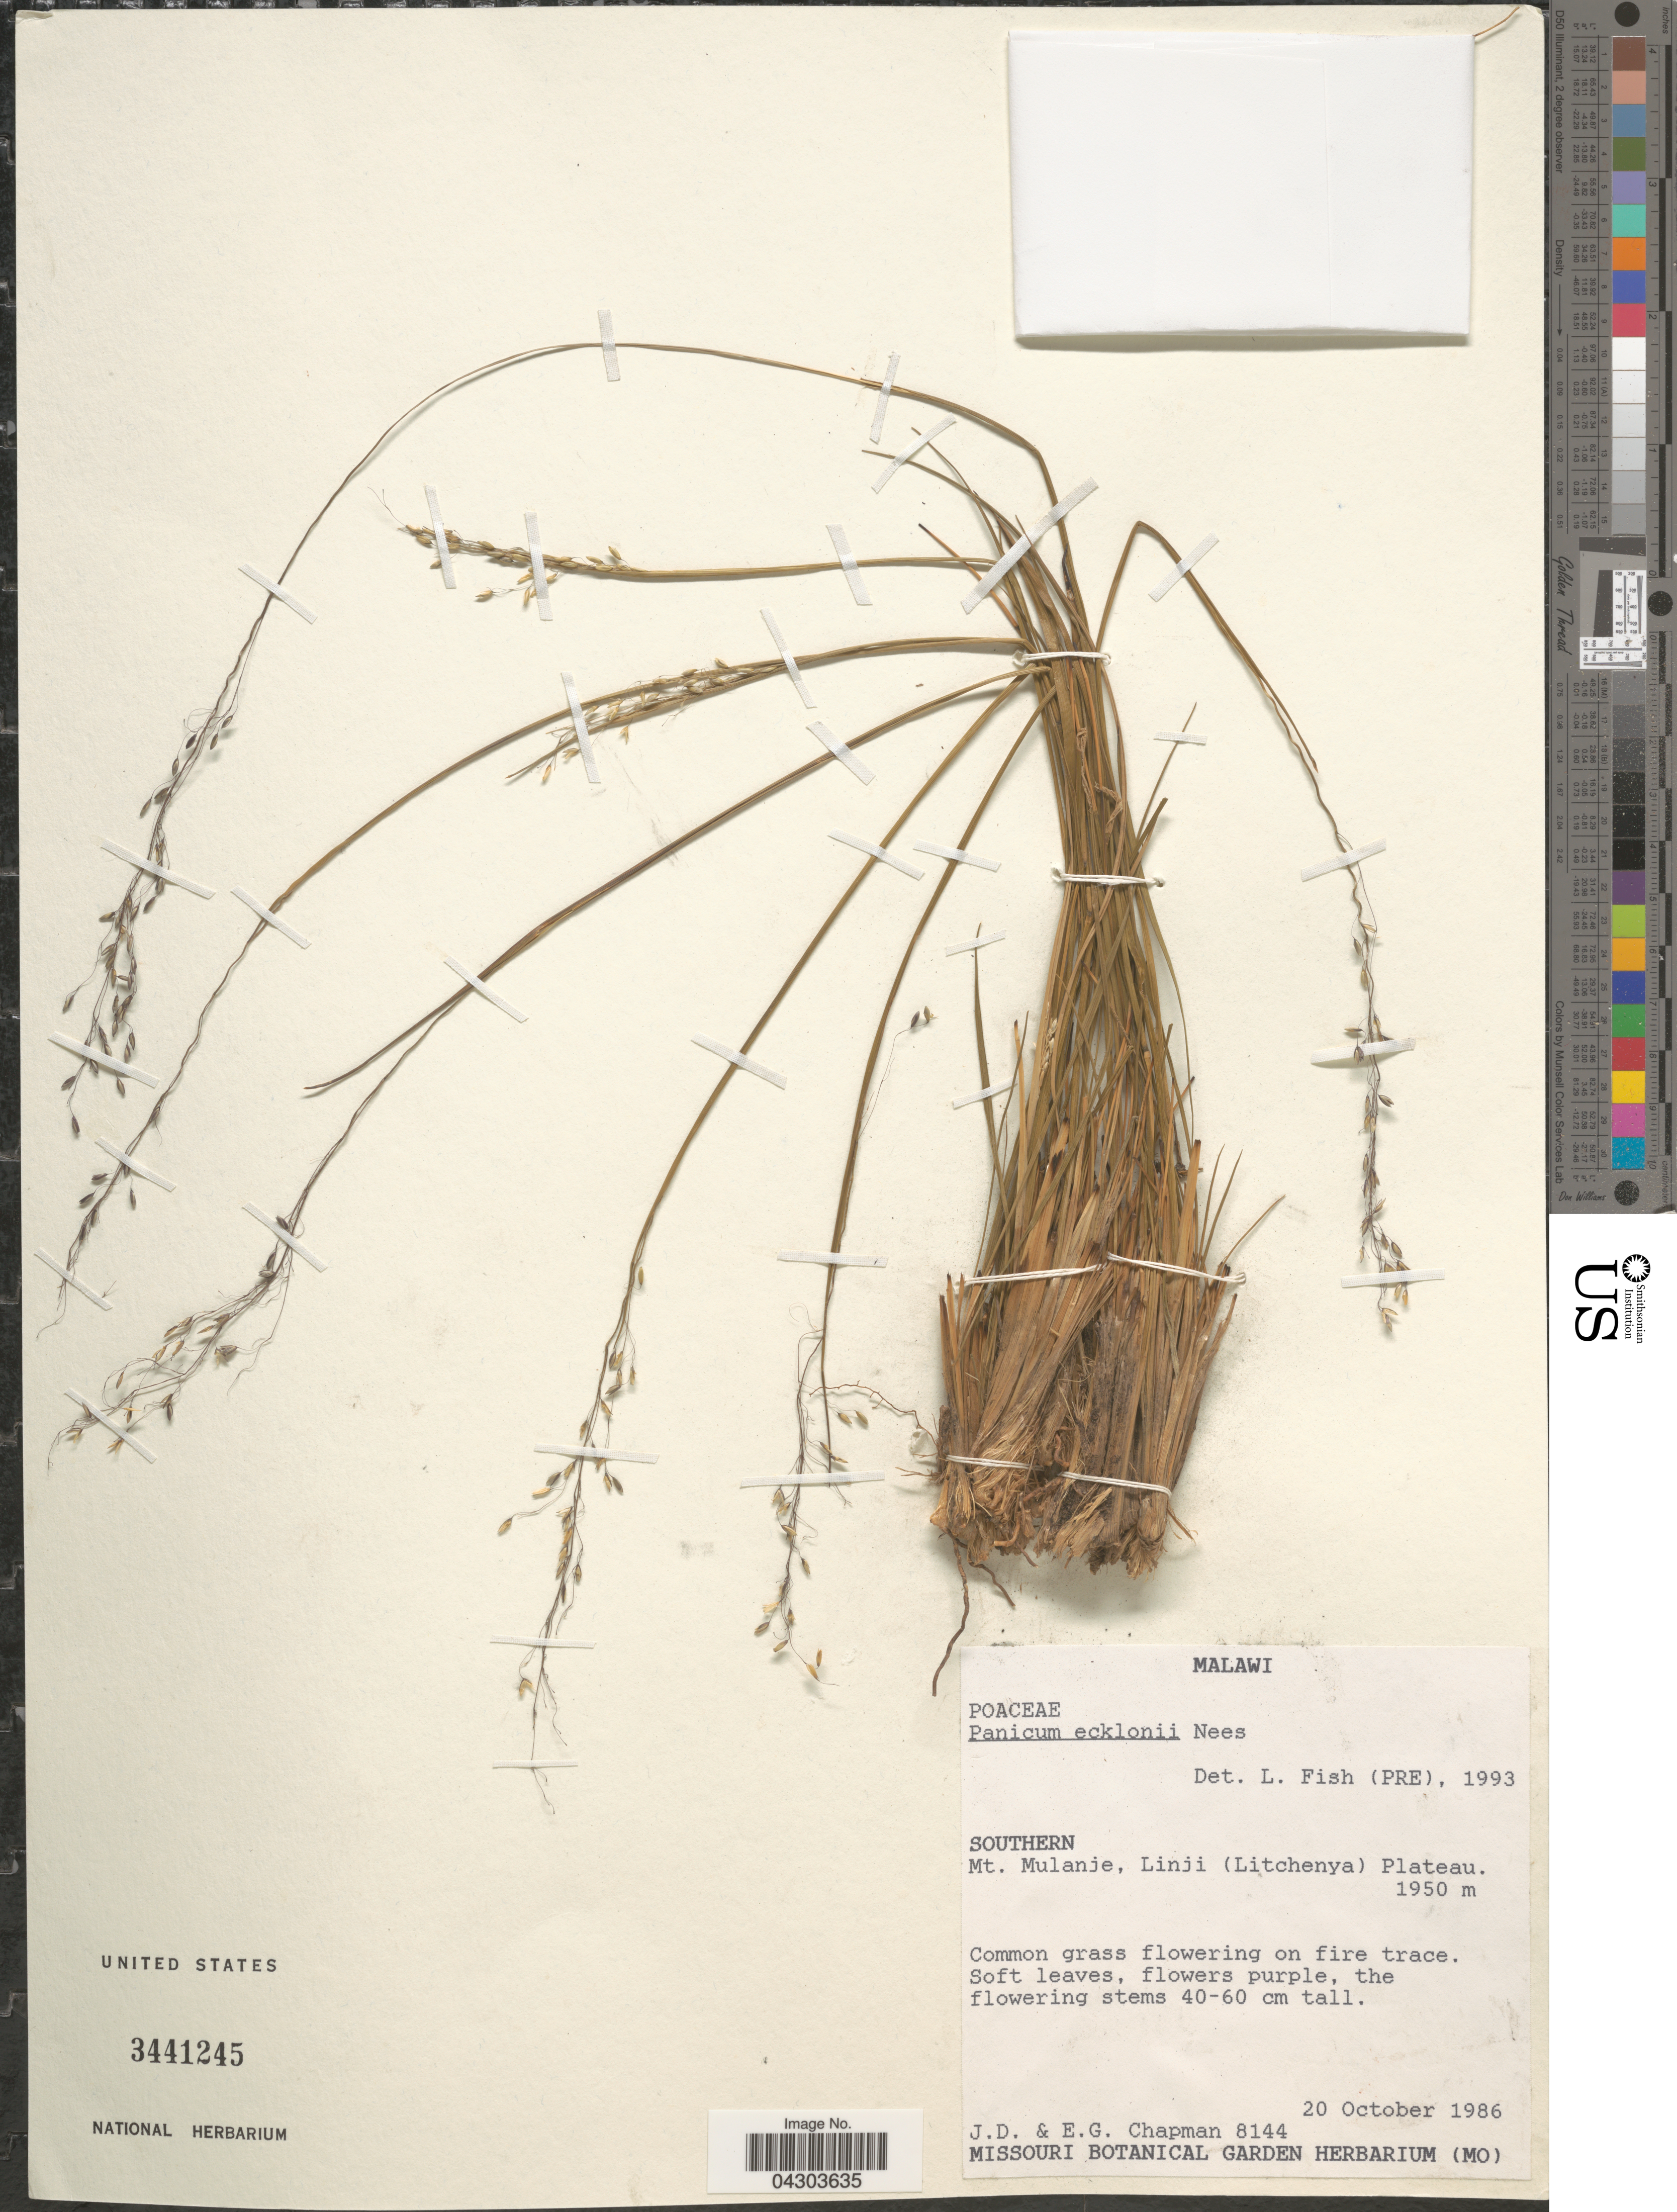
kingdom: Plantae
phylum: Tracheophyta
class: Liliopsida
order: Poales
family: Poaceae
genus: Panicum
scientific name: Panicum ecklonii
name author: Nees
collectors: J. D. Chapman & E. Chapman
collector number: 8144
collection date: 1986-10-20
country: Malawi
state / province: Southern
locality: Mt. Mulanje, Linji (Litchenya) Plateau.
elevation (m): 1950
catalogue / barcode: US 3441245